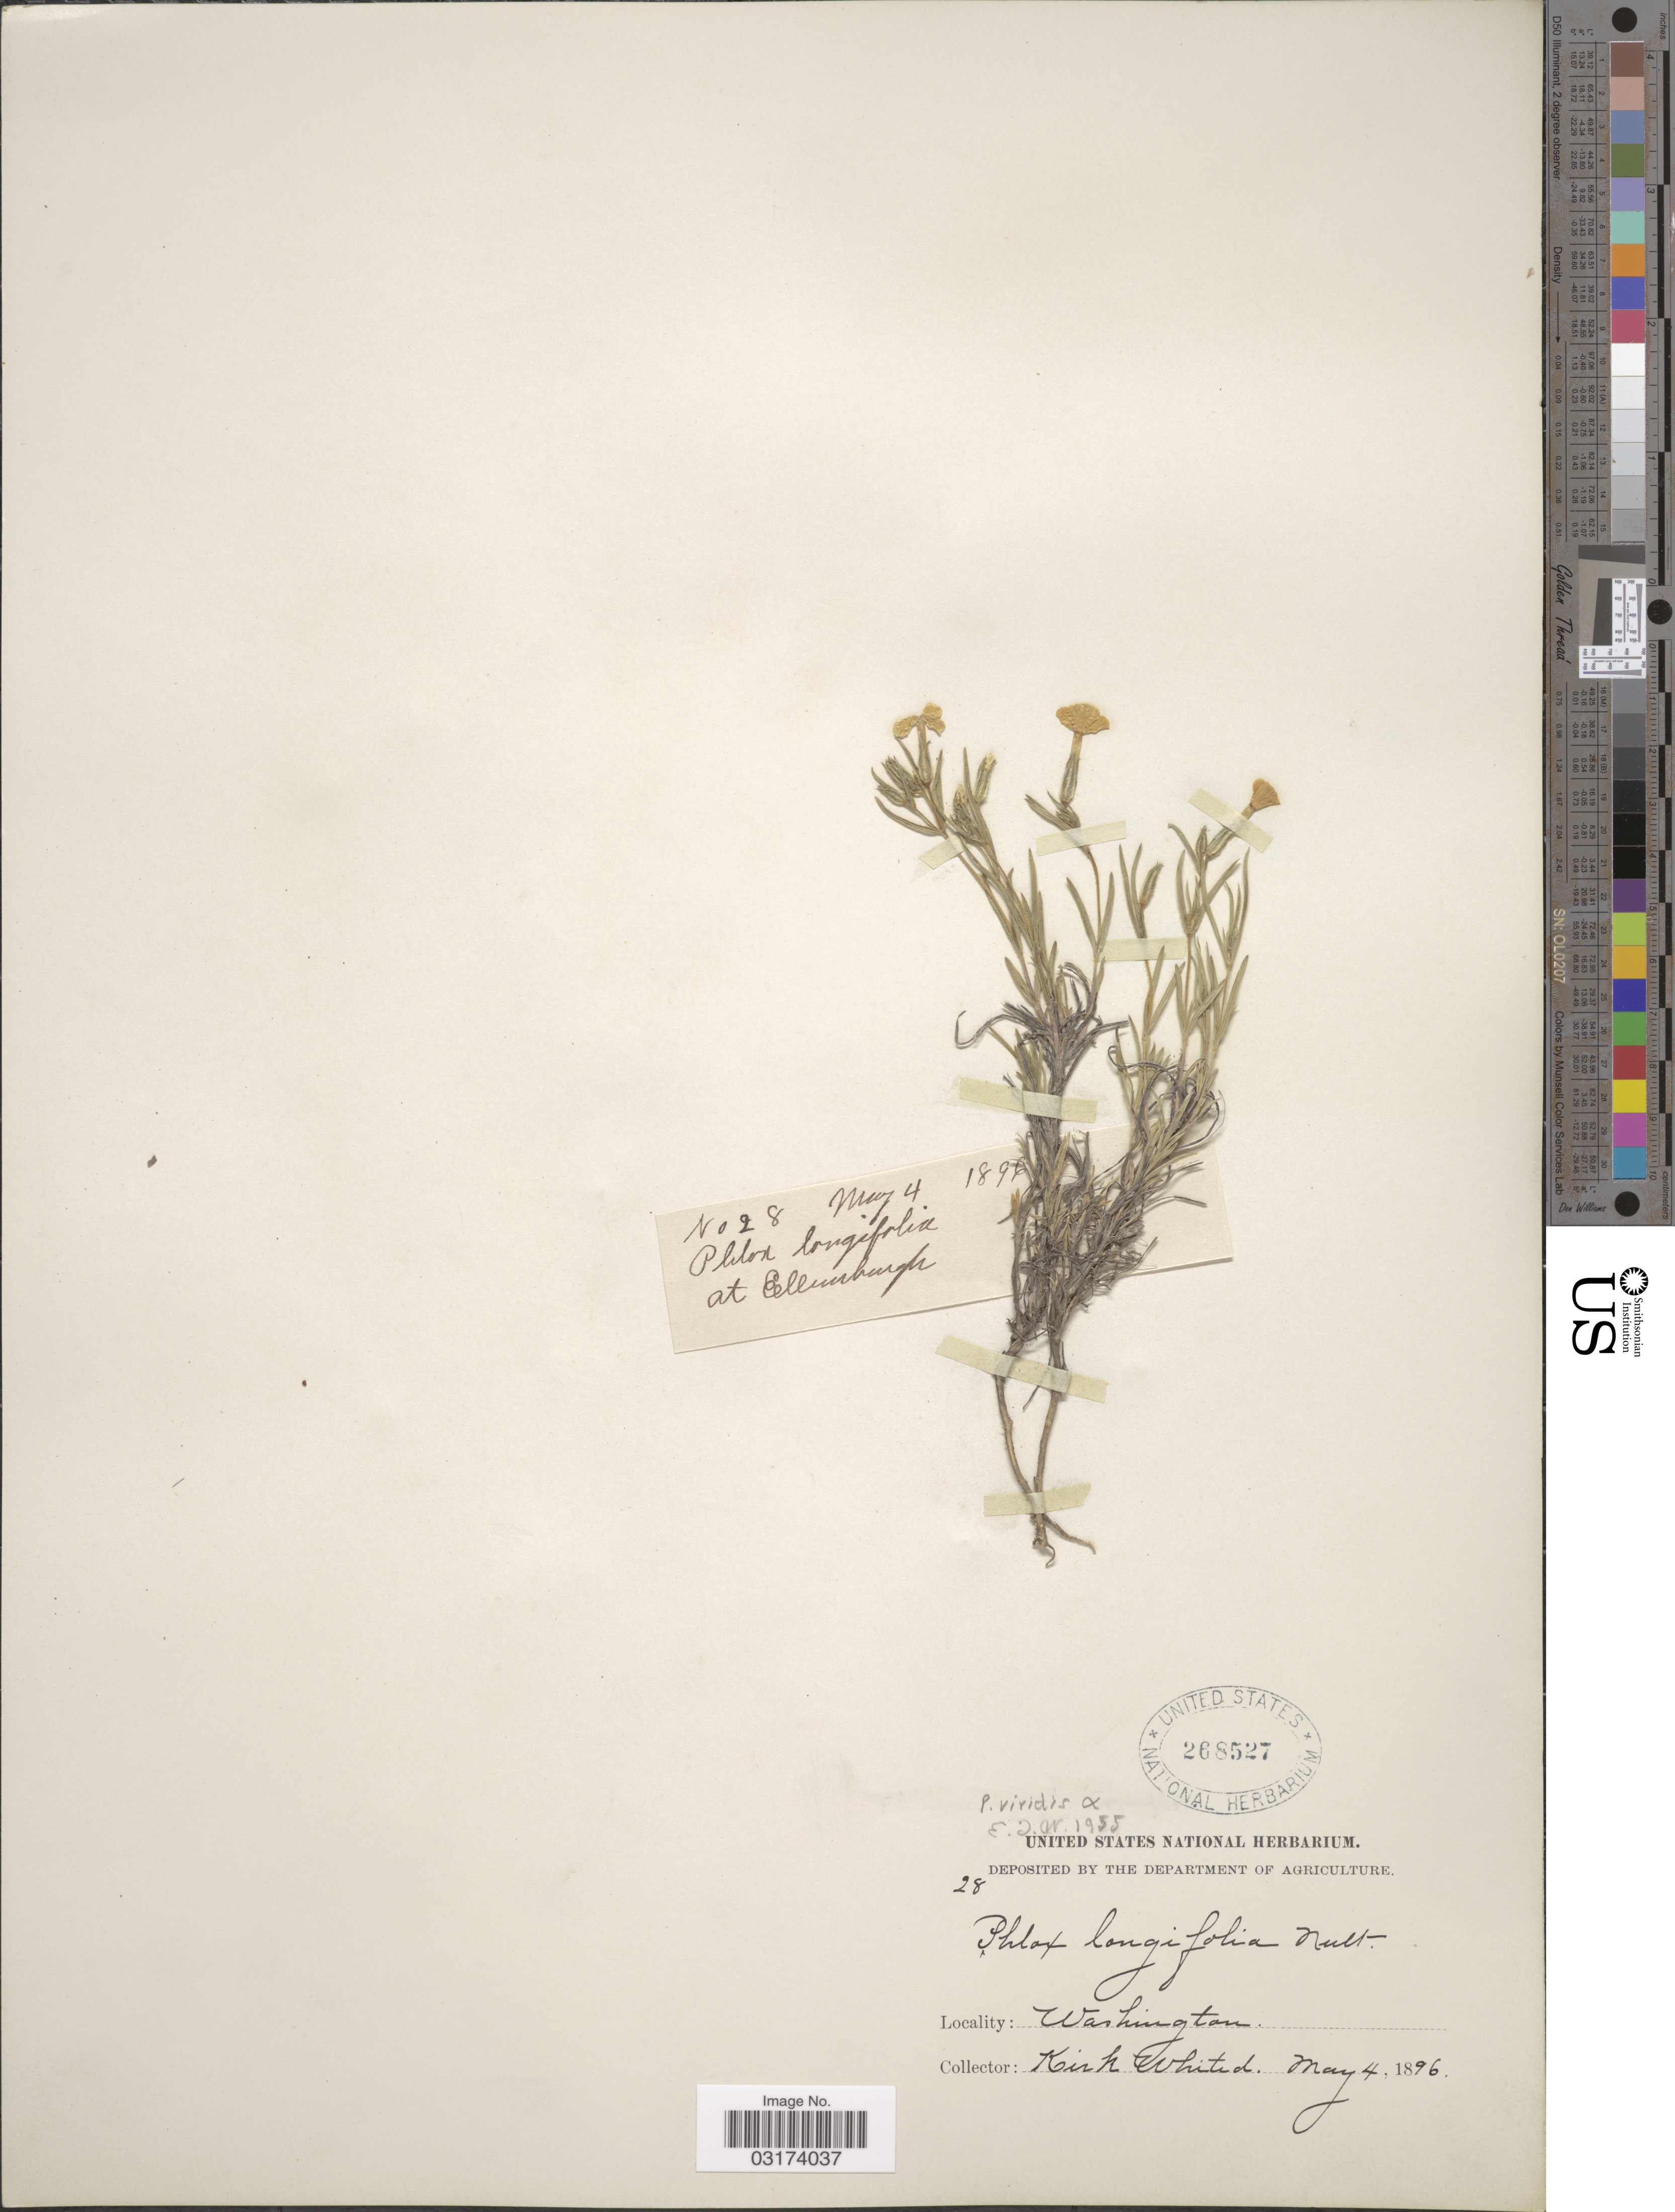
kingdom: Plantae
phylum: Tracheophyta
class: Magnoliopsida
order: Ericales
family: Polemoniaceae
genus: Phlox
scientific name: Phlox viridis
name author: E.E. Nelson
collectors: K. Whited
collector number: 28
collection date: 1896-05-04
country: United States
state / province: Washington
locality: At Ellensburgh.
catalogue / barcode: US 268527